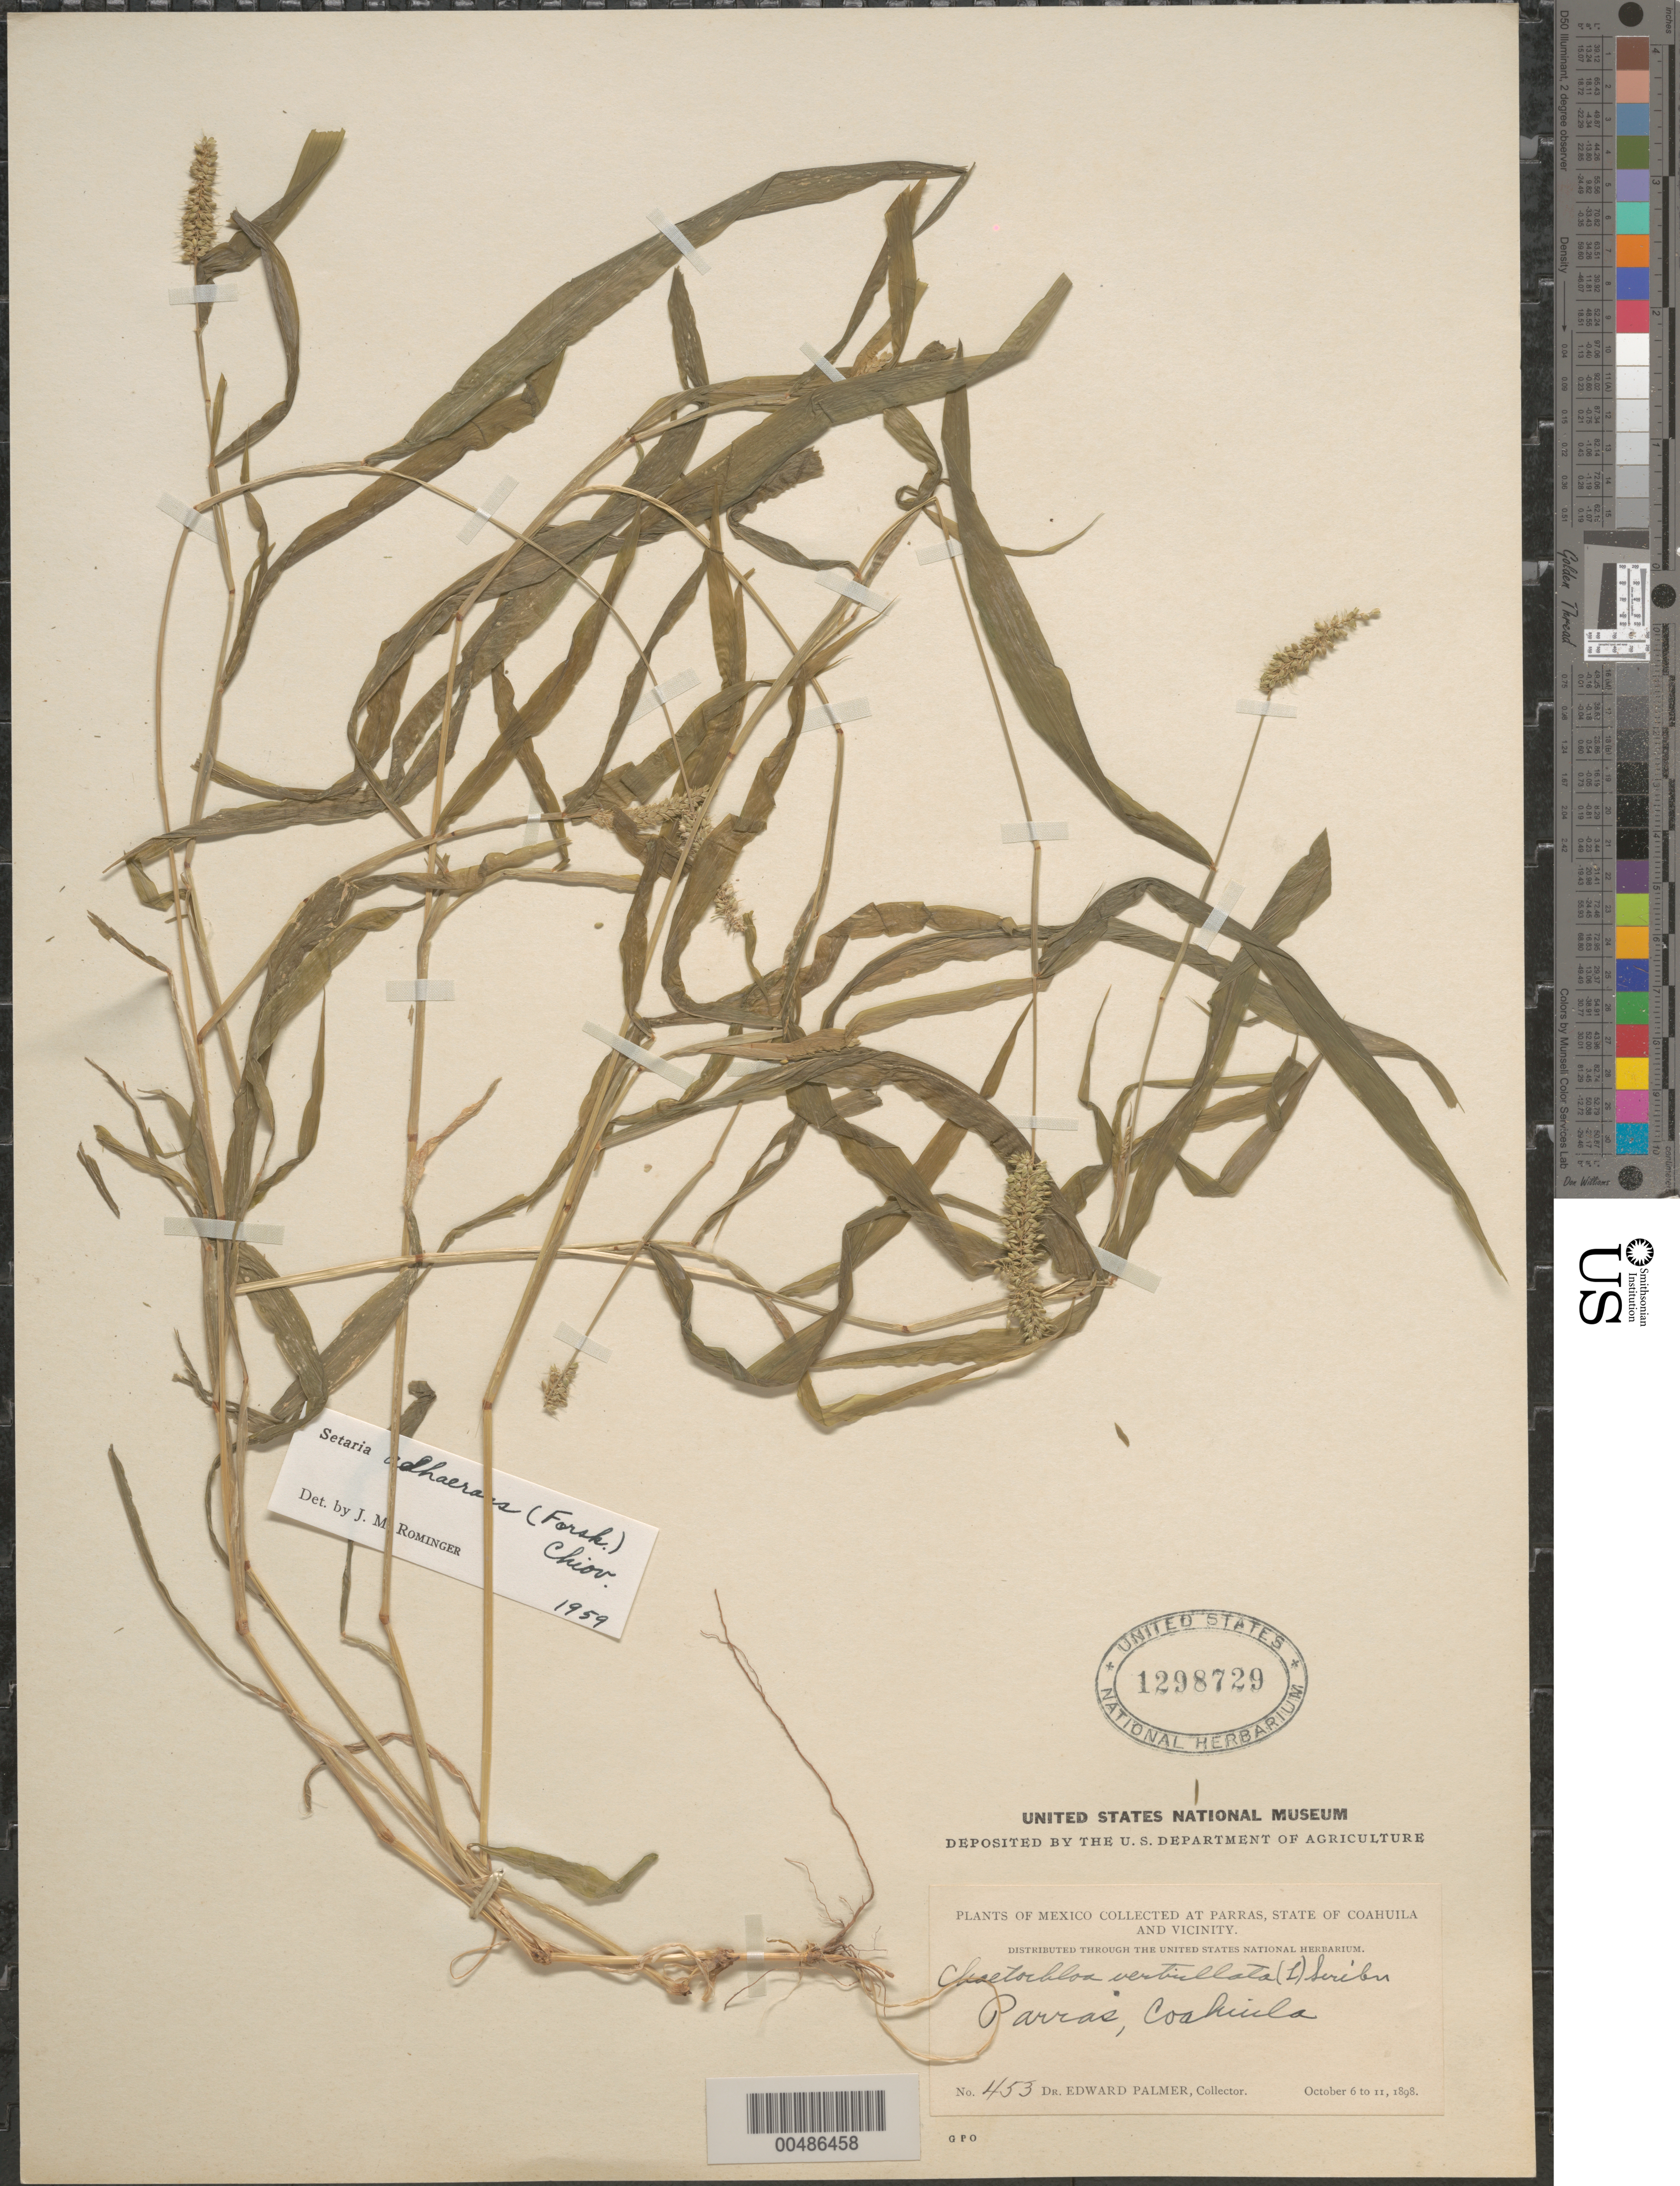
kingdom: Plantae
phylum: Tracheophyta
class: Liliopsida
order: Poales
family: Poaceae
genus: Setaria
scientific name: Setaria adhaerens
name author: (Forssk.) Chiov.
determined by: Rominger, J. M.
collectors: E. Palmer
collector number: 453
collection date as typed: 6 Oct 1898 to 11 Oct 1898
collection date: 1898-10-06/1898-10-11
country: Mexico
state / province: Coahuila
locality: Parras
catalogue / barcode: US 1298729